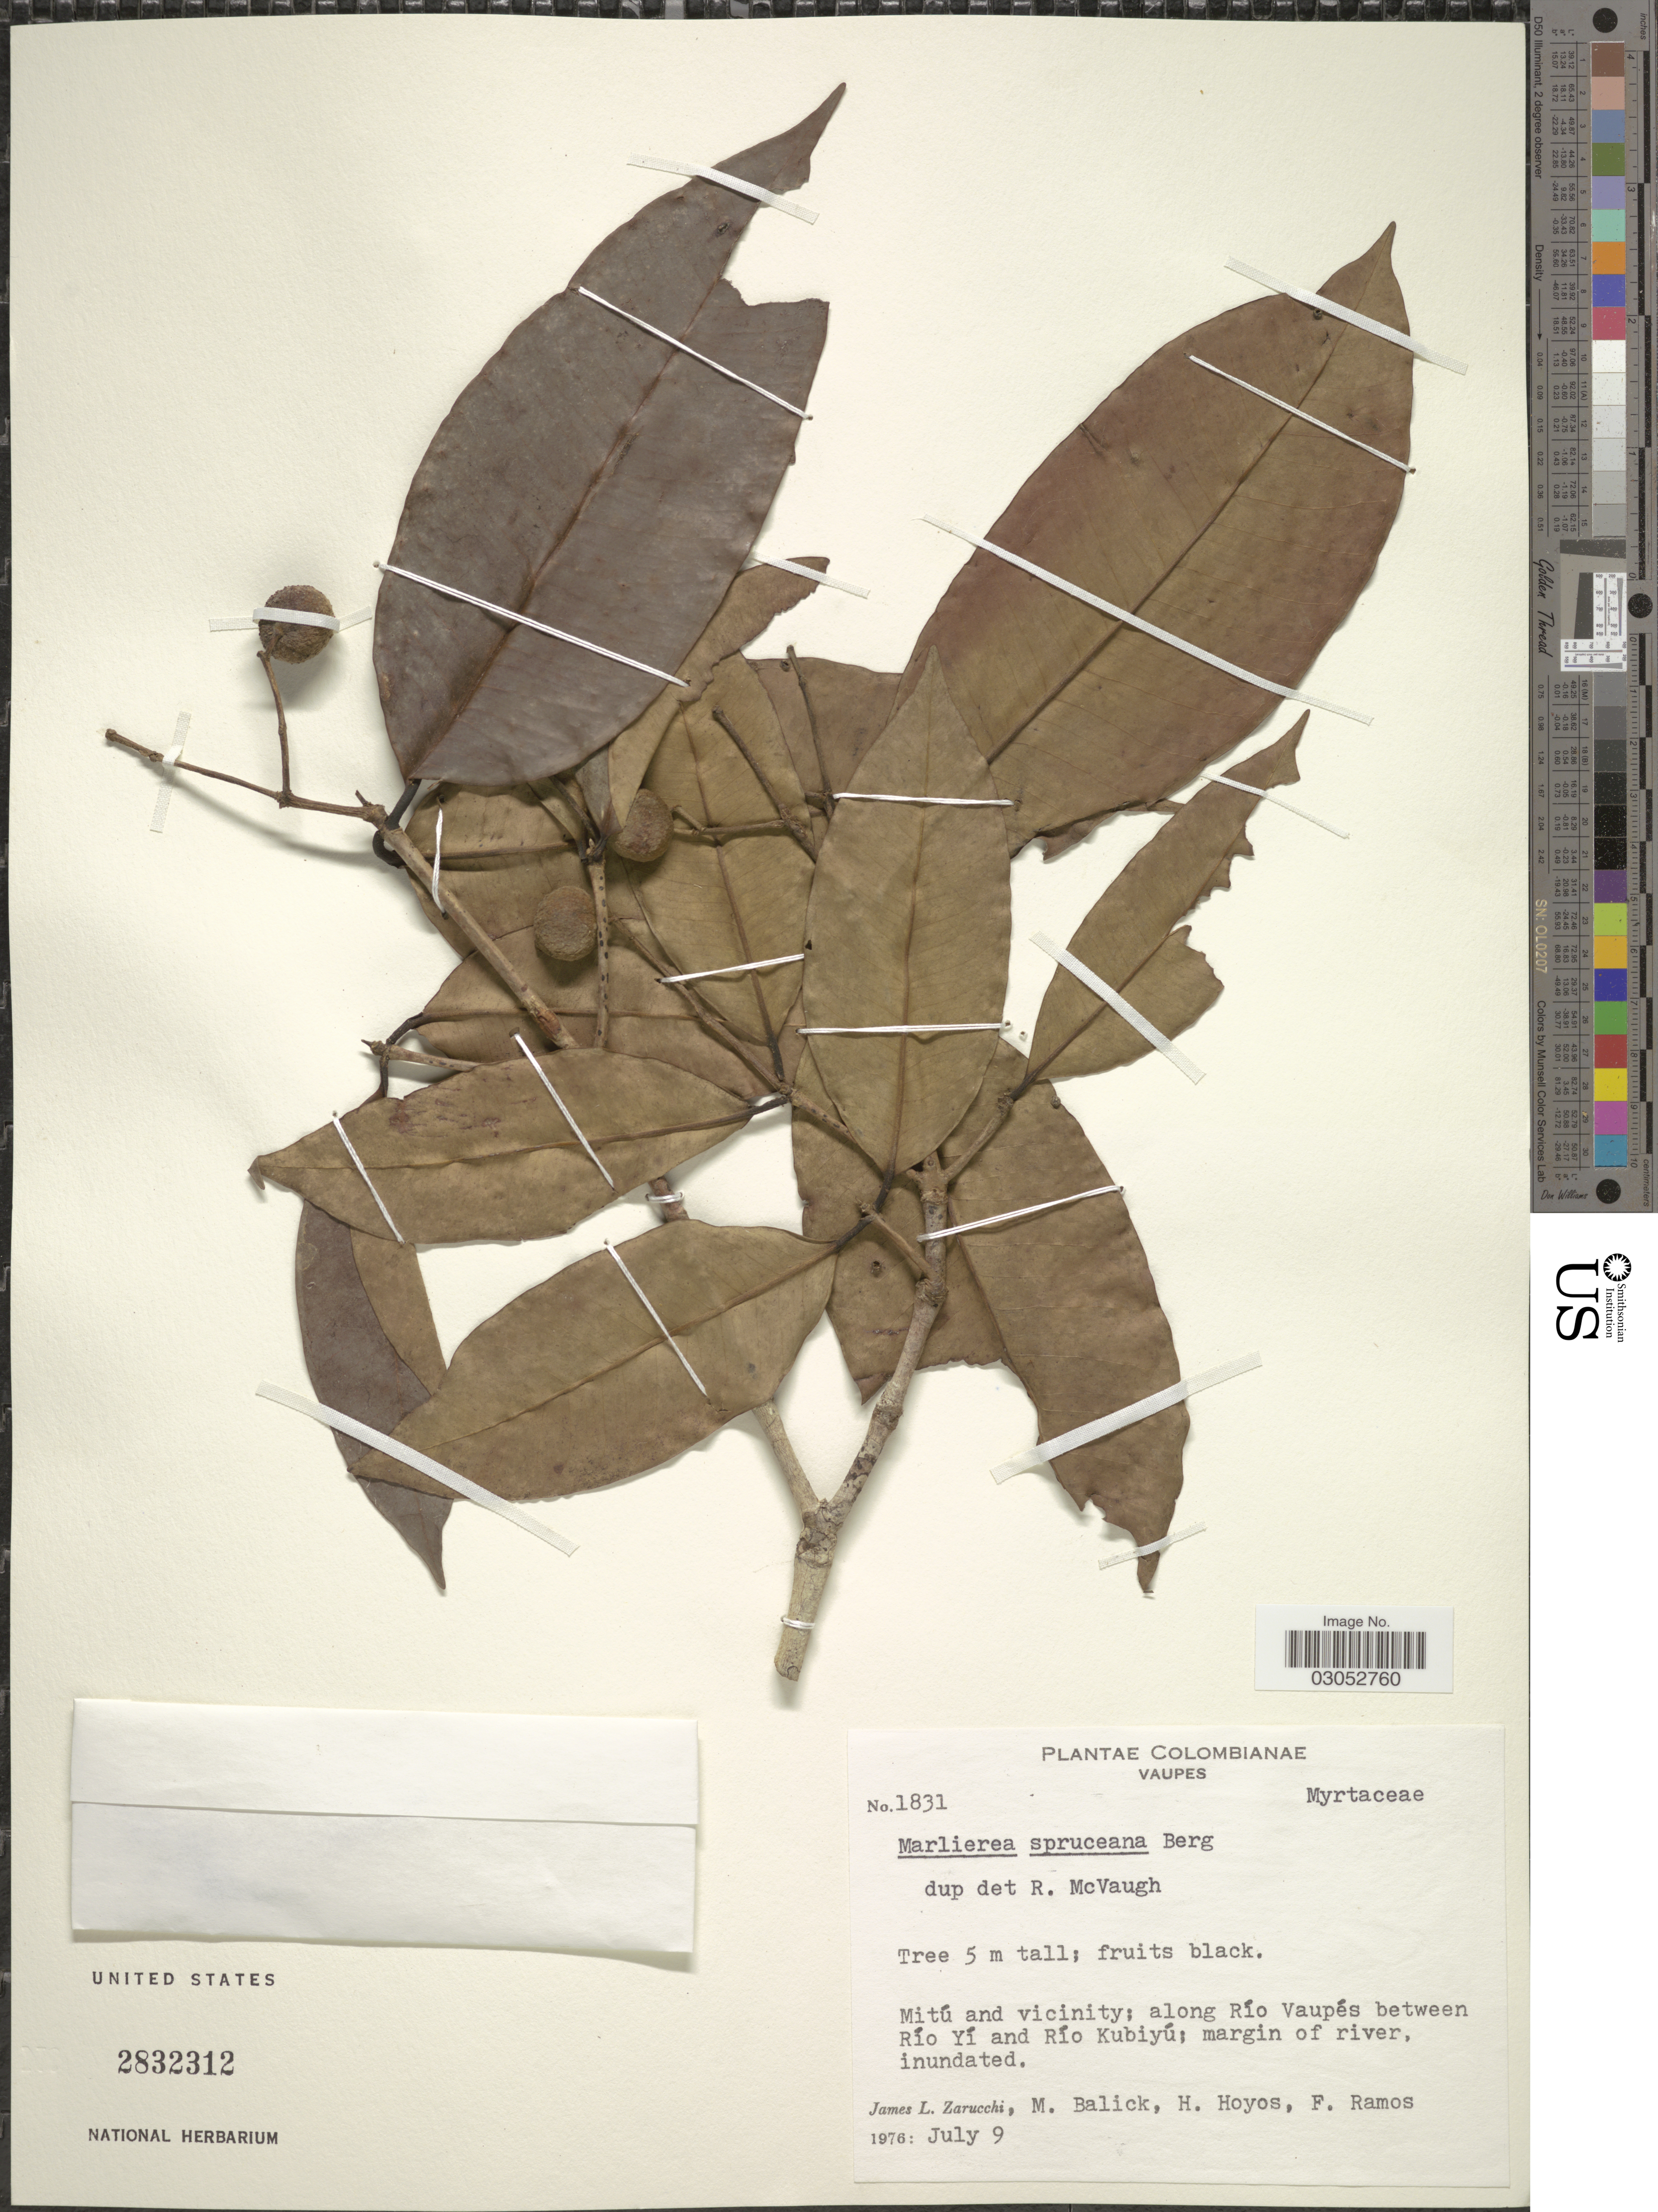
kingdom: Plantae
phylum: Tracheophyta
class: Magnoliopsida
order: Myrtales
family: Myrtaceae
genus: Myrcia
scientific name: Myrcia uaupensis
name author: (O. Berg) Gaem & E. Lucas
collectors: J. L. Zarucchi, M. Balick, H. Hoyos & F. Ramos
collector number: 1831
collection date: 1976-07-09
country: Colombia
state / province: Vaupés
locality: Mitú and vicinity; along Río Vaupés between Río Yí and Río Kubiyú; margin of river.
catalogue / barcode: US 2832312